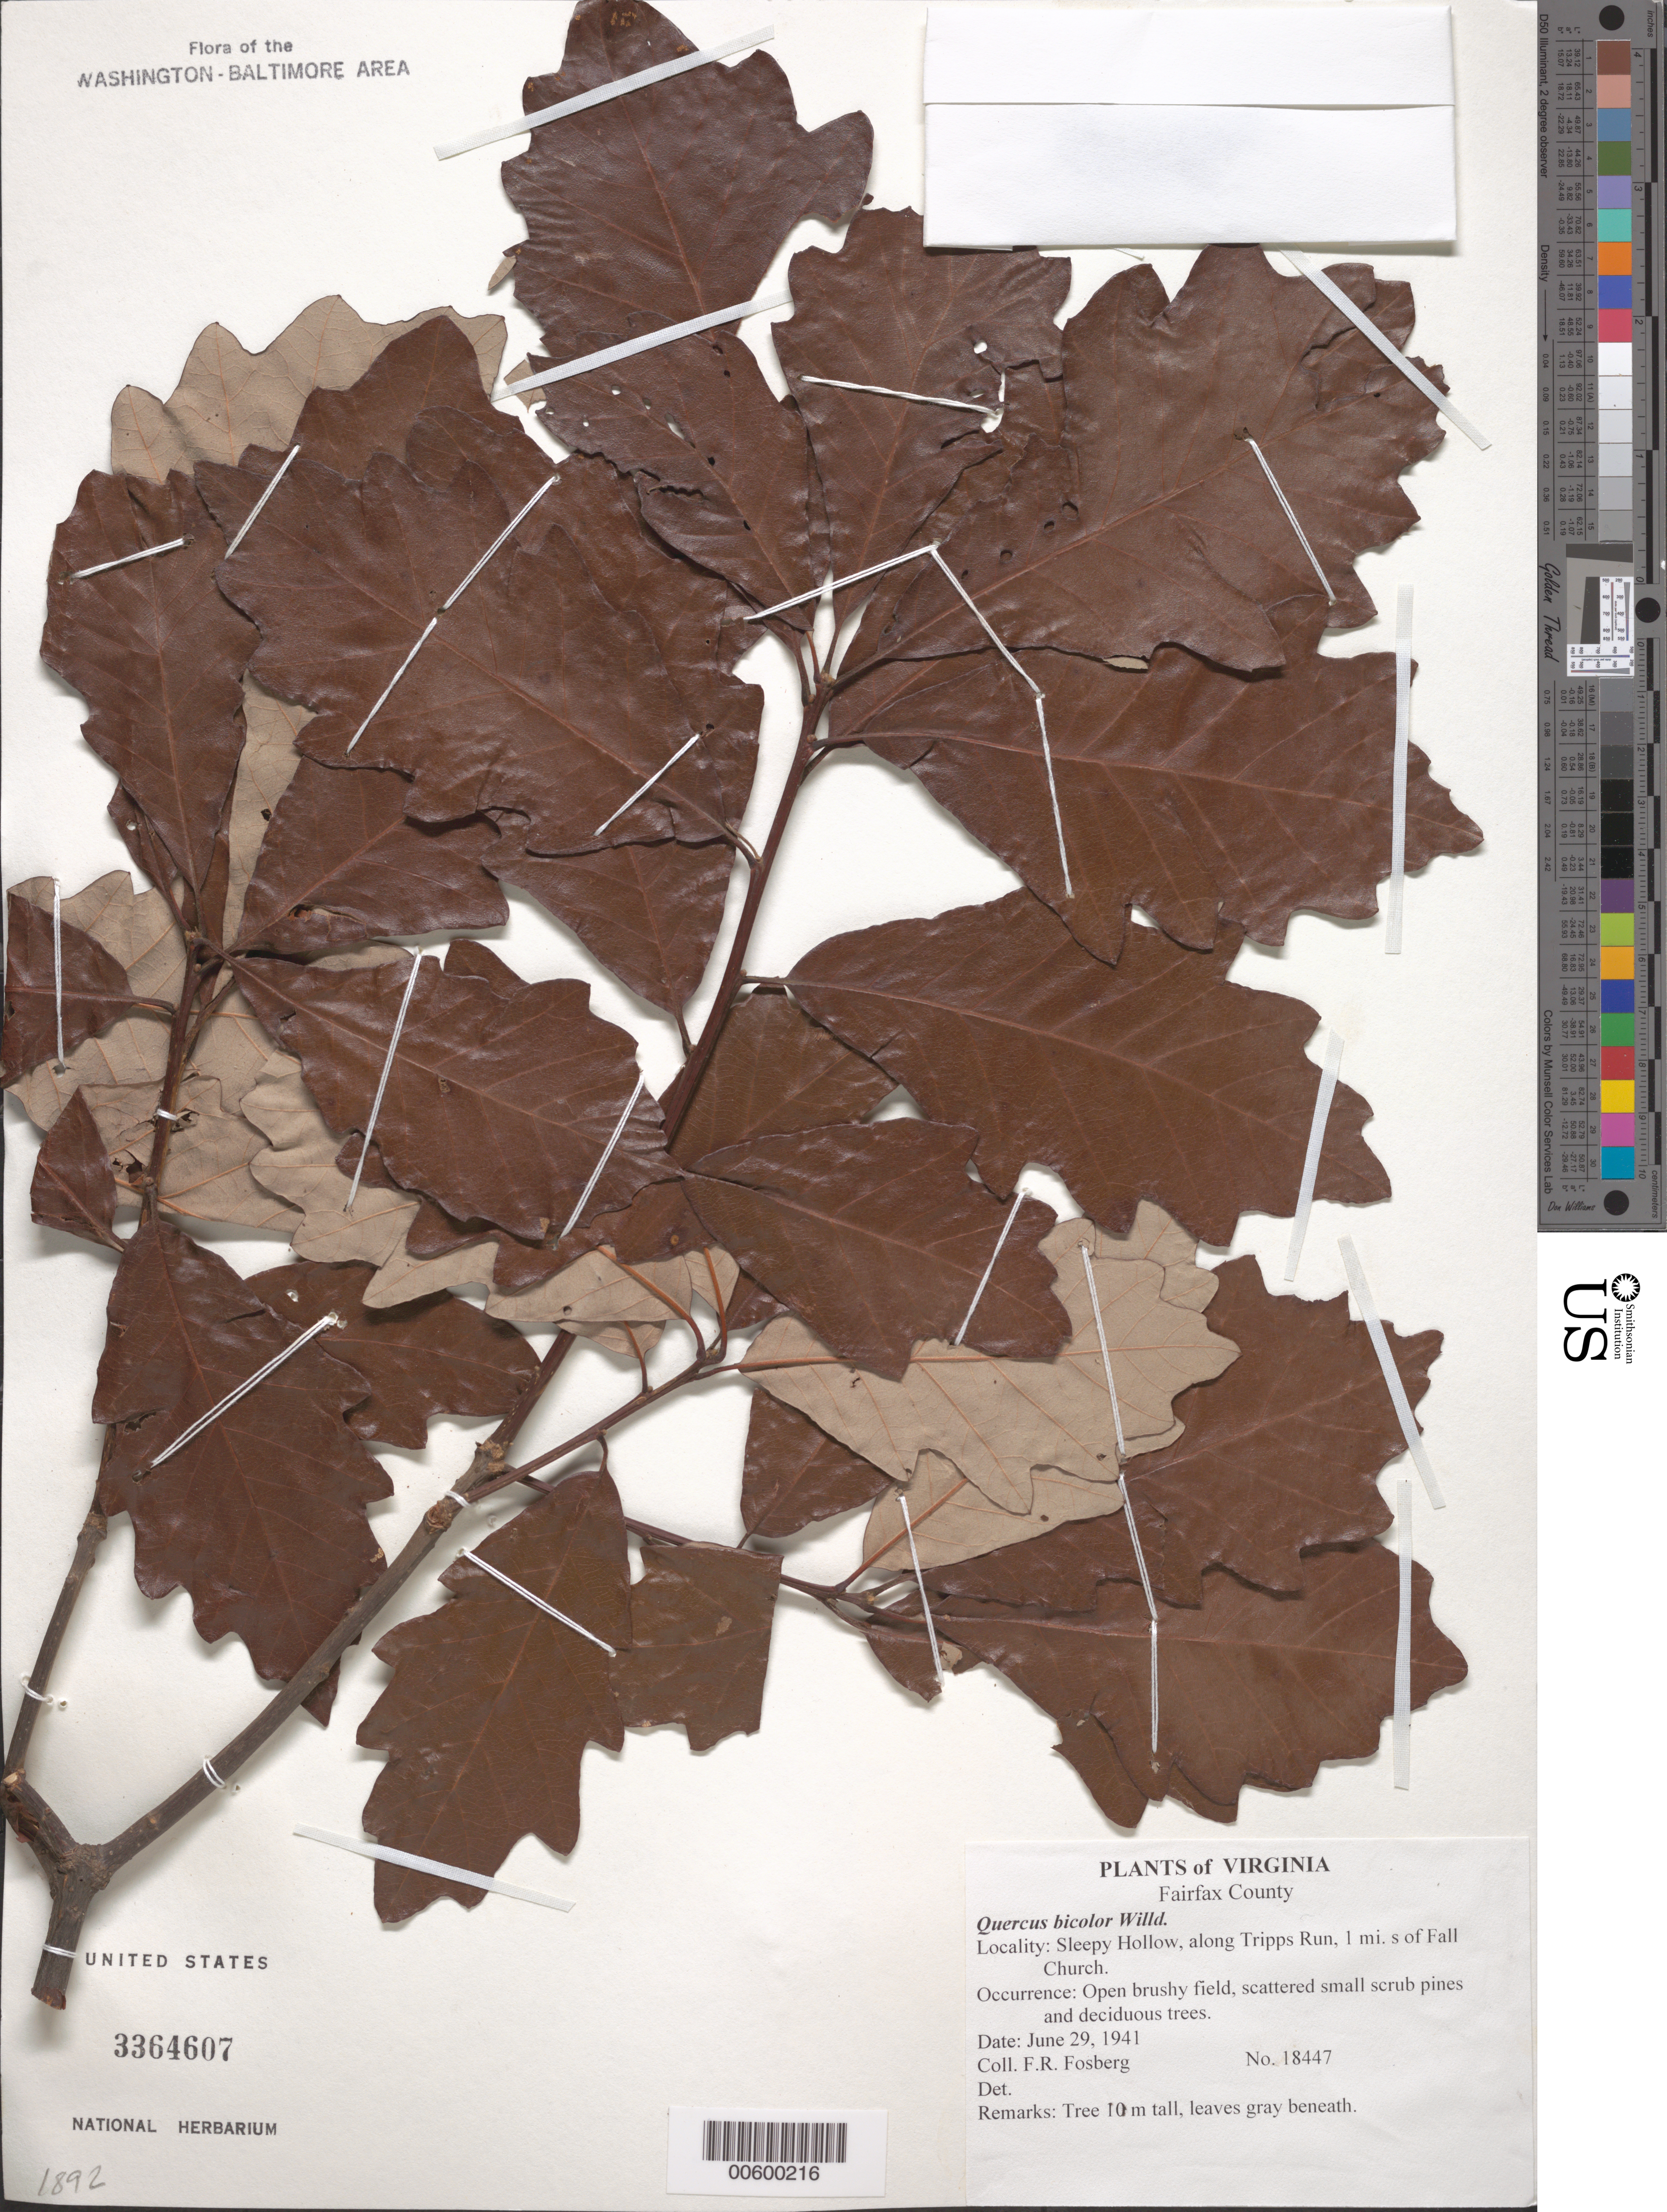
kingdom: Plantae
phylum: Tracheophyta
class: Magnoliopsida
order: Fagales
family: Fagaceae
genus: Quercus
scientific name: Quercus bicolor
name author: Willd.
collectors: F. R. Fosberg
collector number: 18447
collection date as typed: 29 Jun 1941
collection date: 1941-06-29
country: United States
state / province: Virginia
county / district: Fairfax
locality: Sleepy Hollow, along Tripps Run, 1 mi. s of Fall Church.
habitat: Open brushy field, scattered small scrub pines and deciduous trees.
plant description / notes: Common name: White Swamp Oak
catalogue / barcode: US 3364607